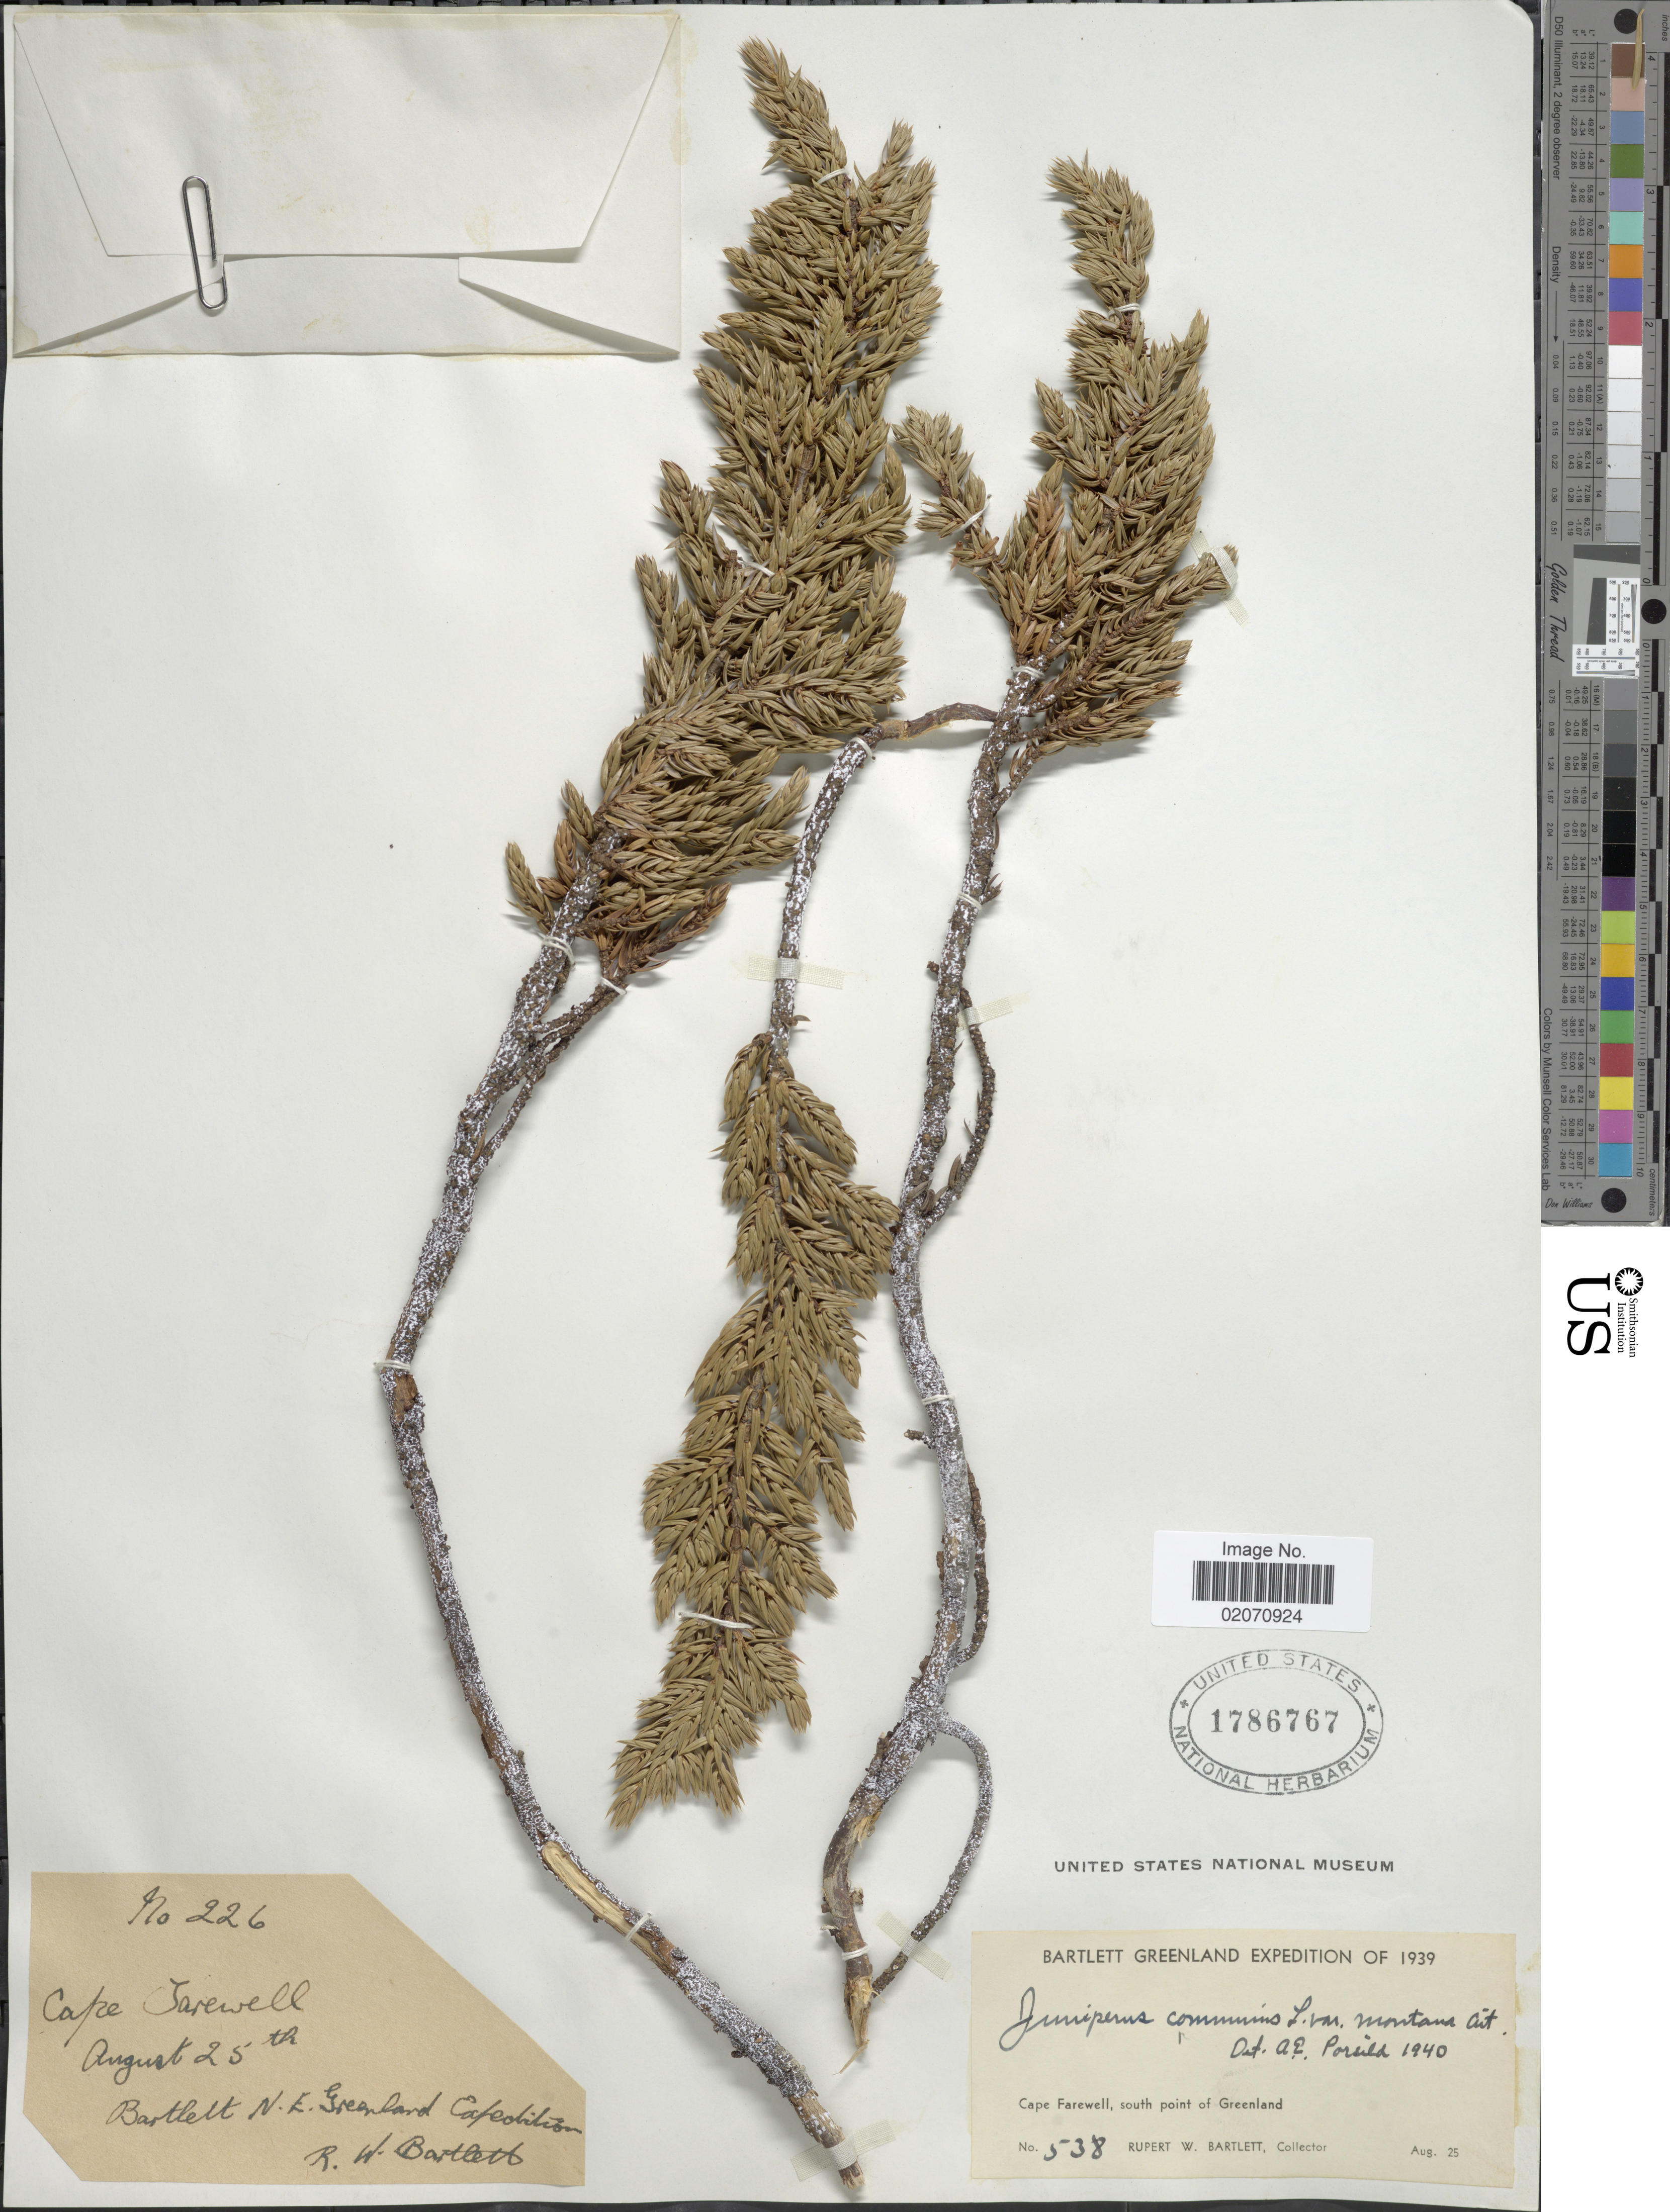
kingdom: Plantae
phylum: Tracheophyta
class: Pinopsida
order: Pinales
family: Cupressaceae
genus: Juniperus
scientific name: Juniperus communis subsp. nana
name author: (Willd.) Syme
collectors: R. W. Bartlett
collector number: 538/226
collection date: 1939-08-25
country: Greenland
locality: Cape Farewell, south point of Greenland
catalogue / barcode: US 1786767